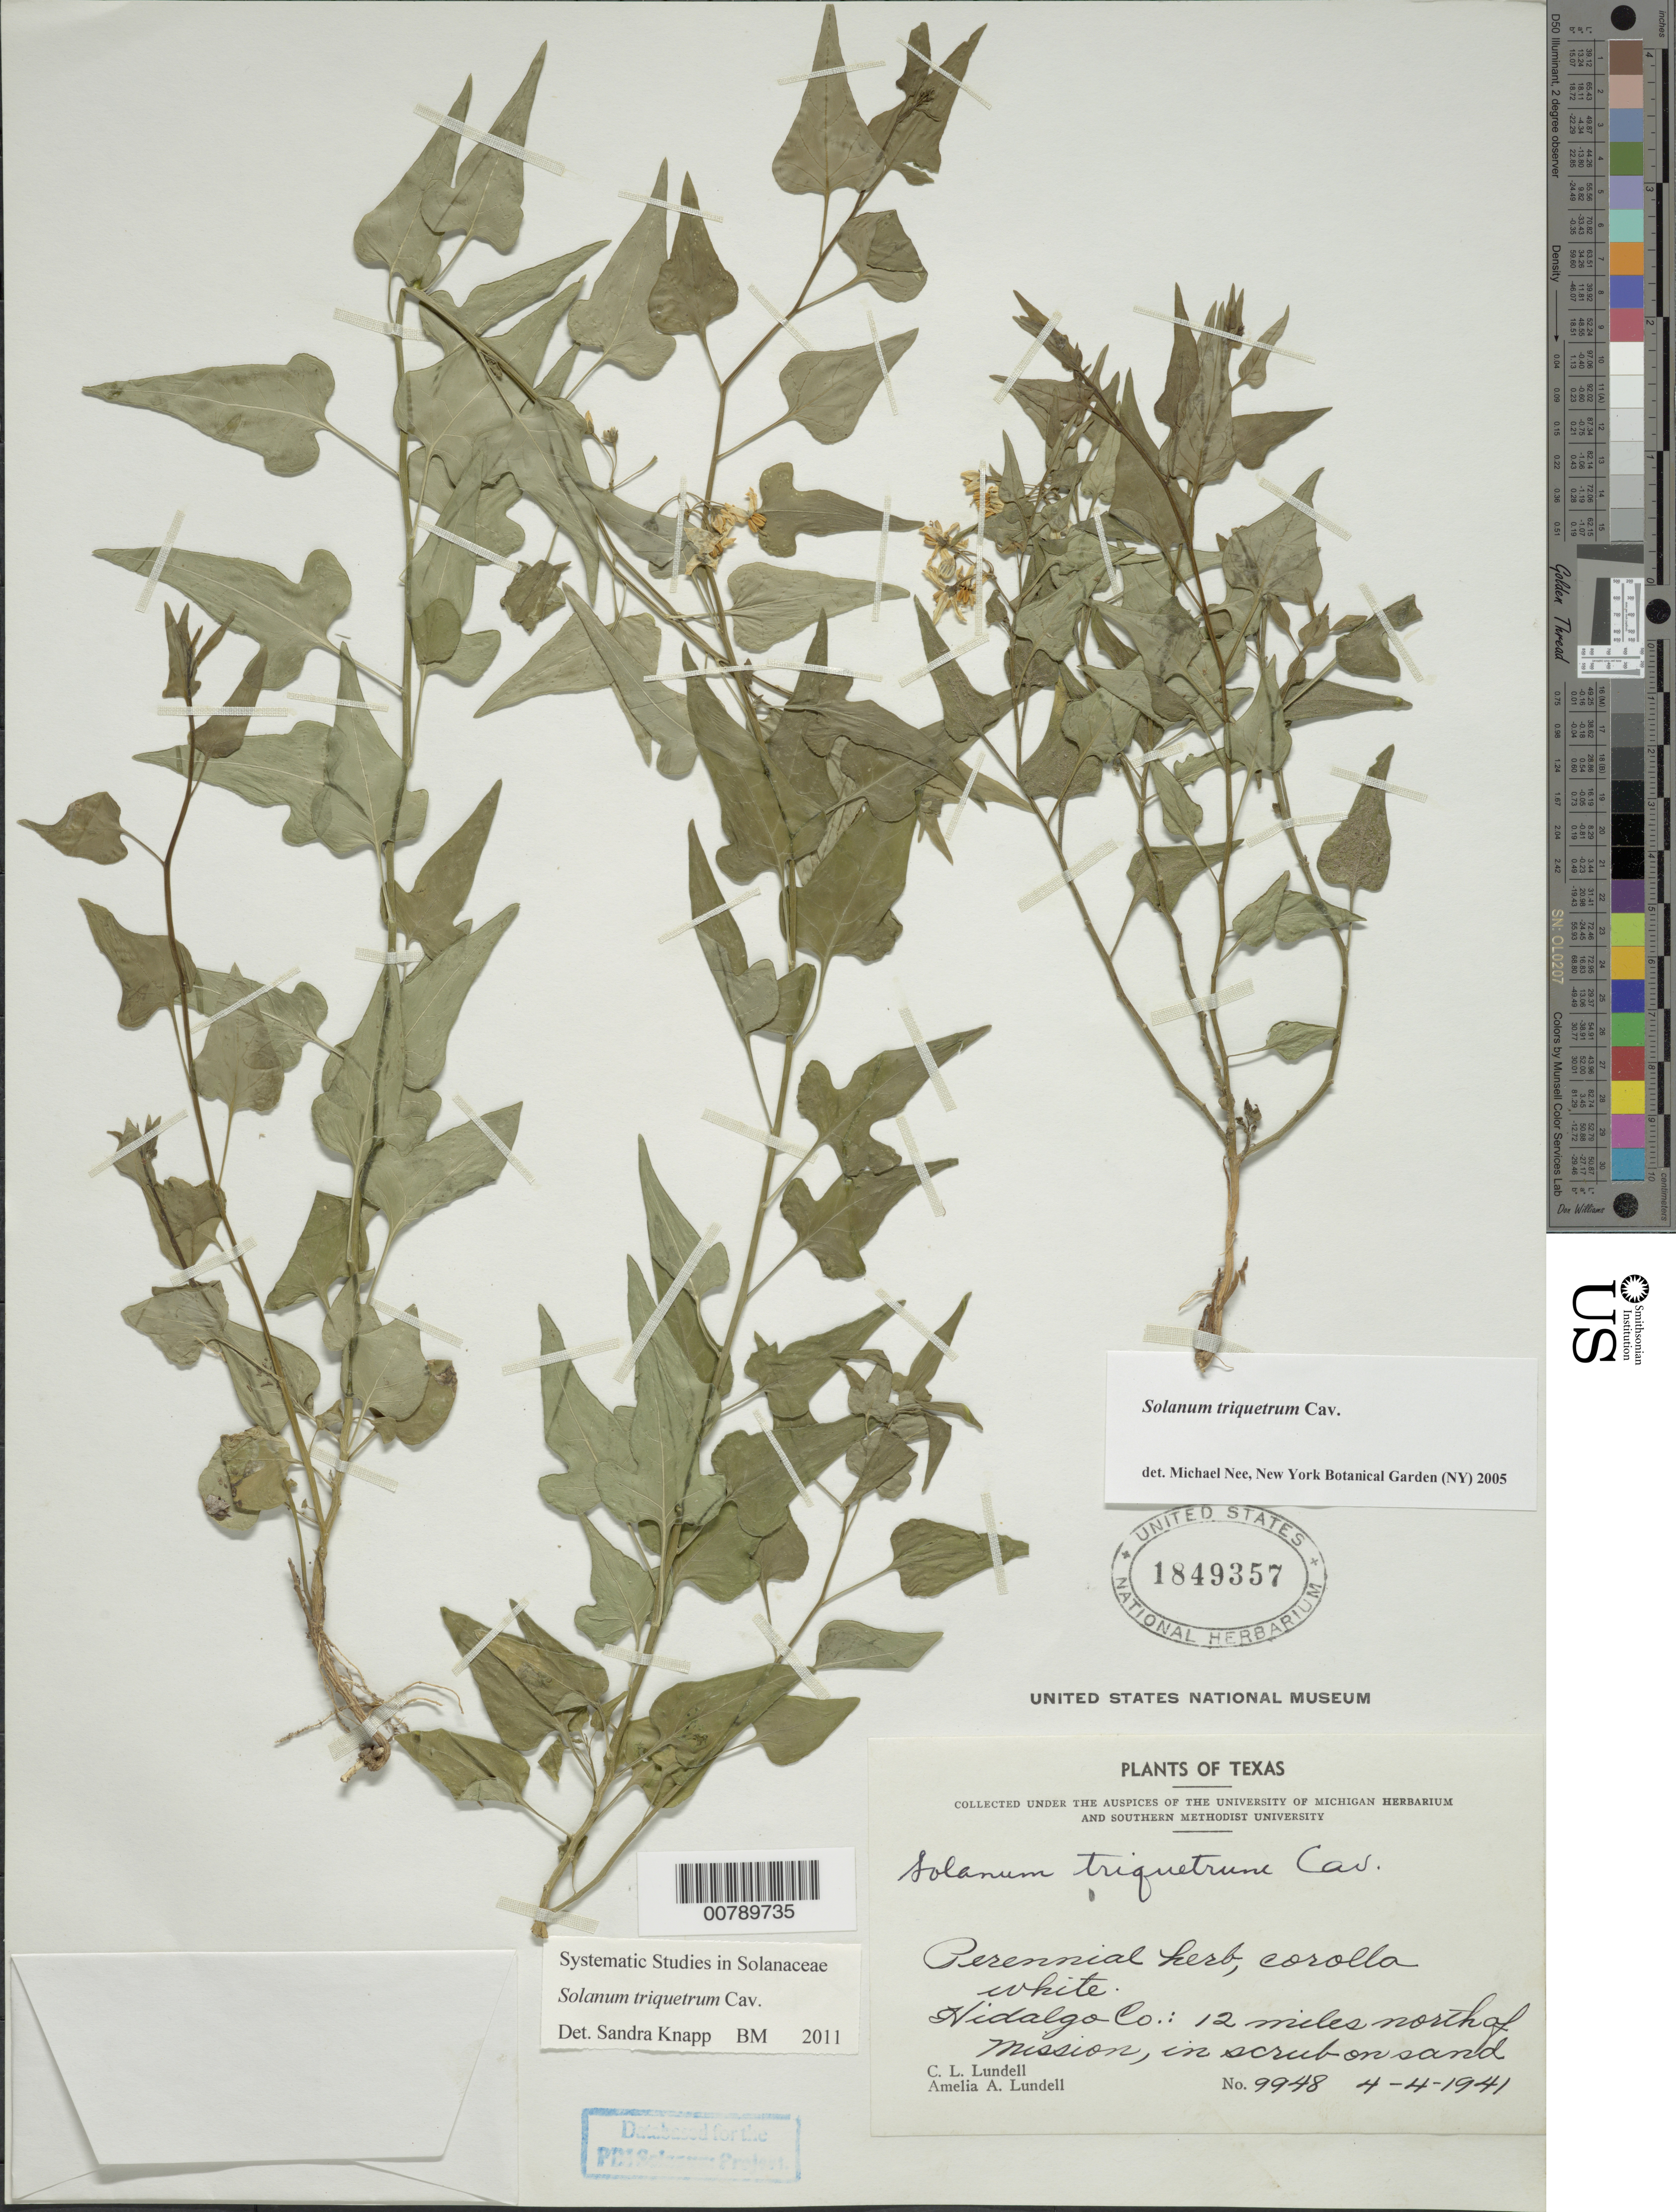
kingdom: Plantae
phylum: Tracheophyta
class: Magnoliopsida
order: Solanales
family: Solanaceae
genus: Solanum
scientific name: Solanum triquetrum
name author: Cav.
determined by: Knapp, S. D.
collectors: C. L. Lundell & A. A. Lundell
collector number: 9948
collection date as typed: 4 Apr 1941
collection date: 1941-04-04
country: United States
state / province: Texas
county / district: Hildago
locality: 12 miles north of Mission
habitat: scrub on sand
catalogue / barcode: US 1849357